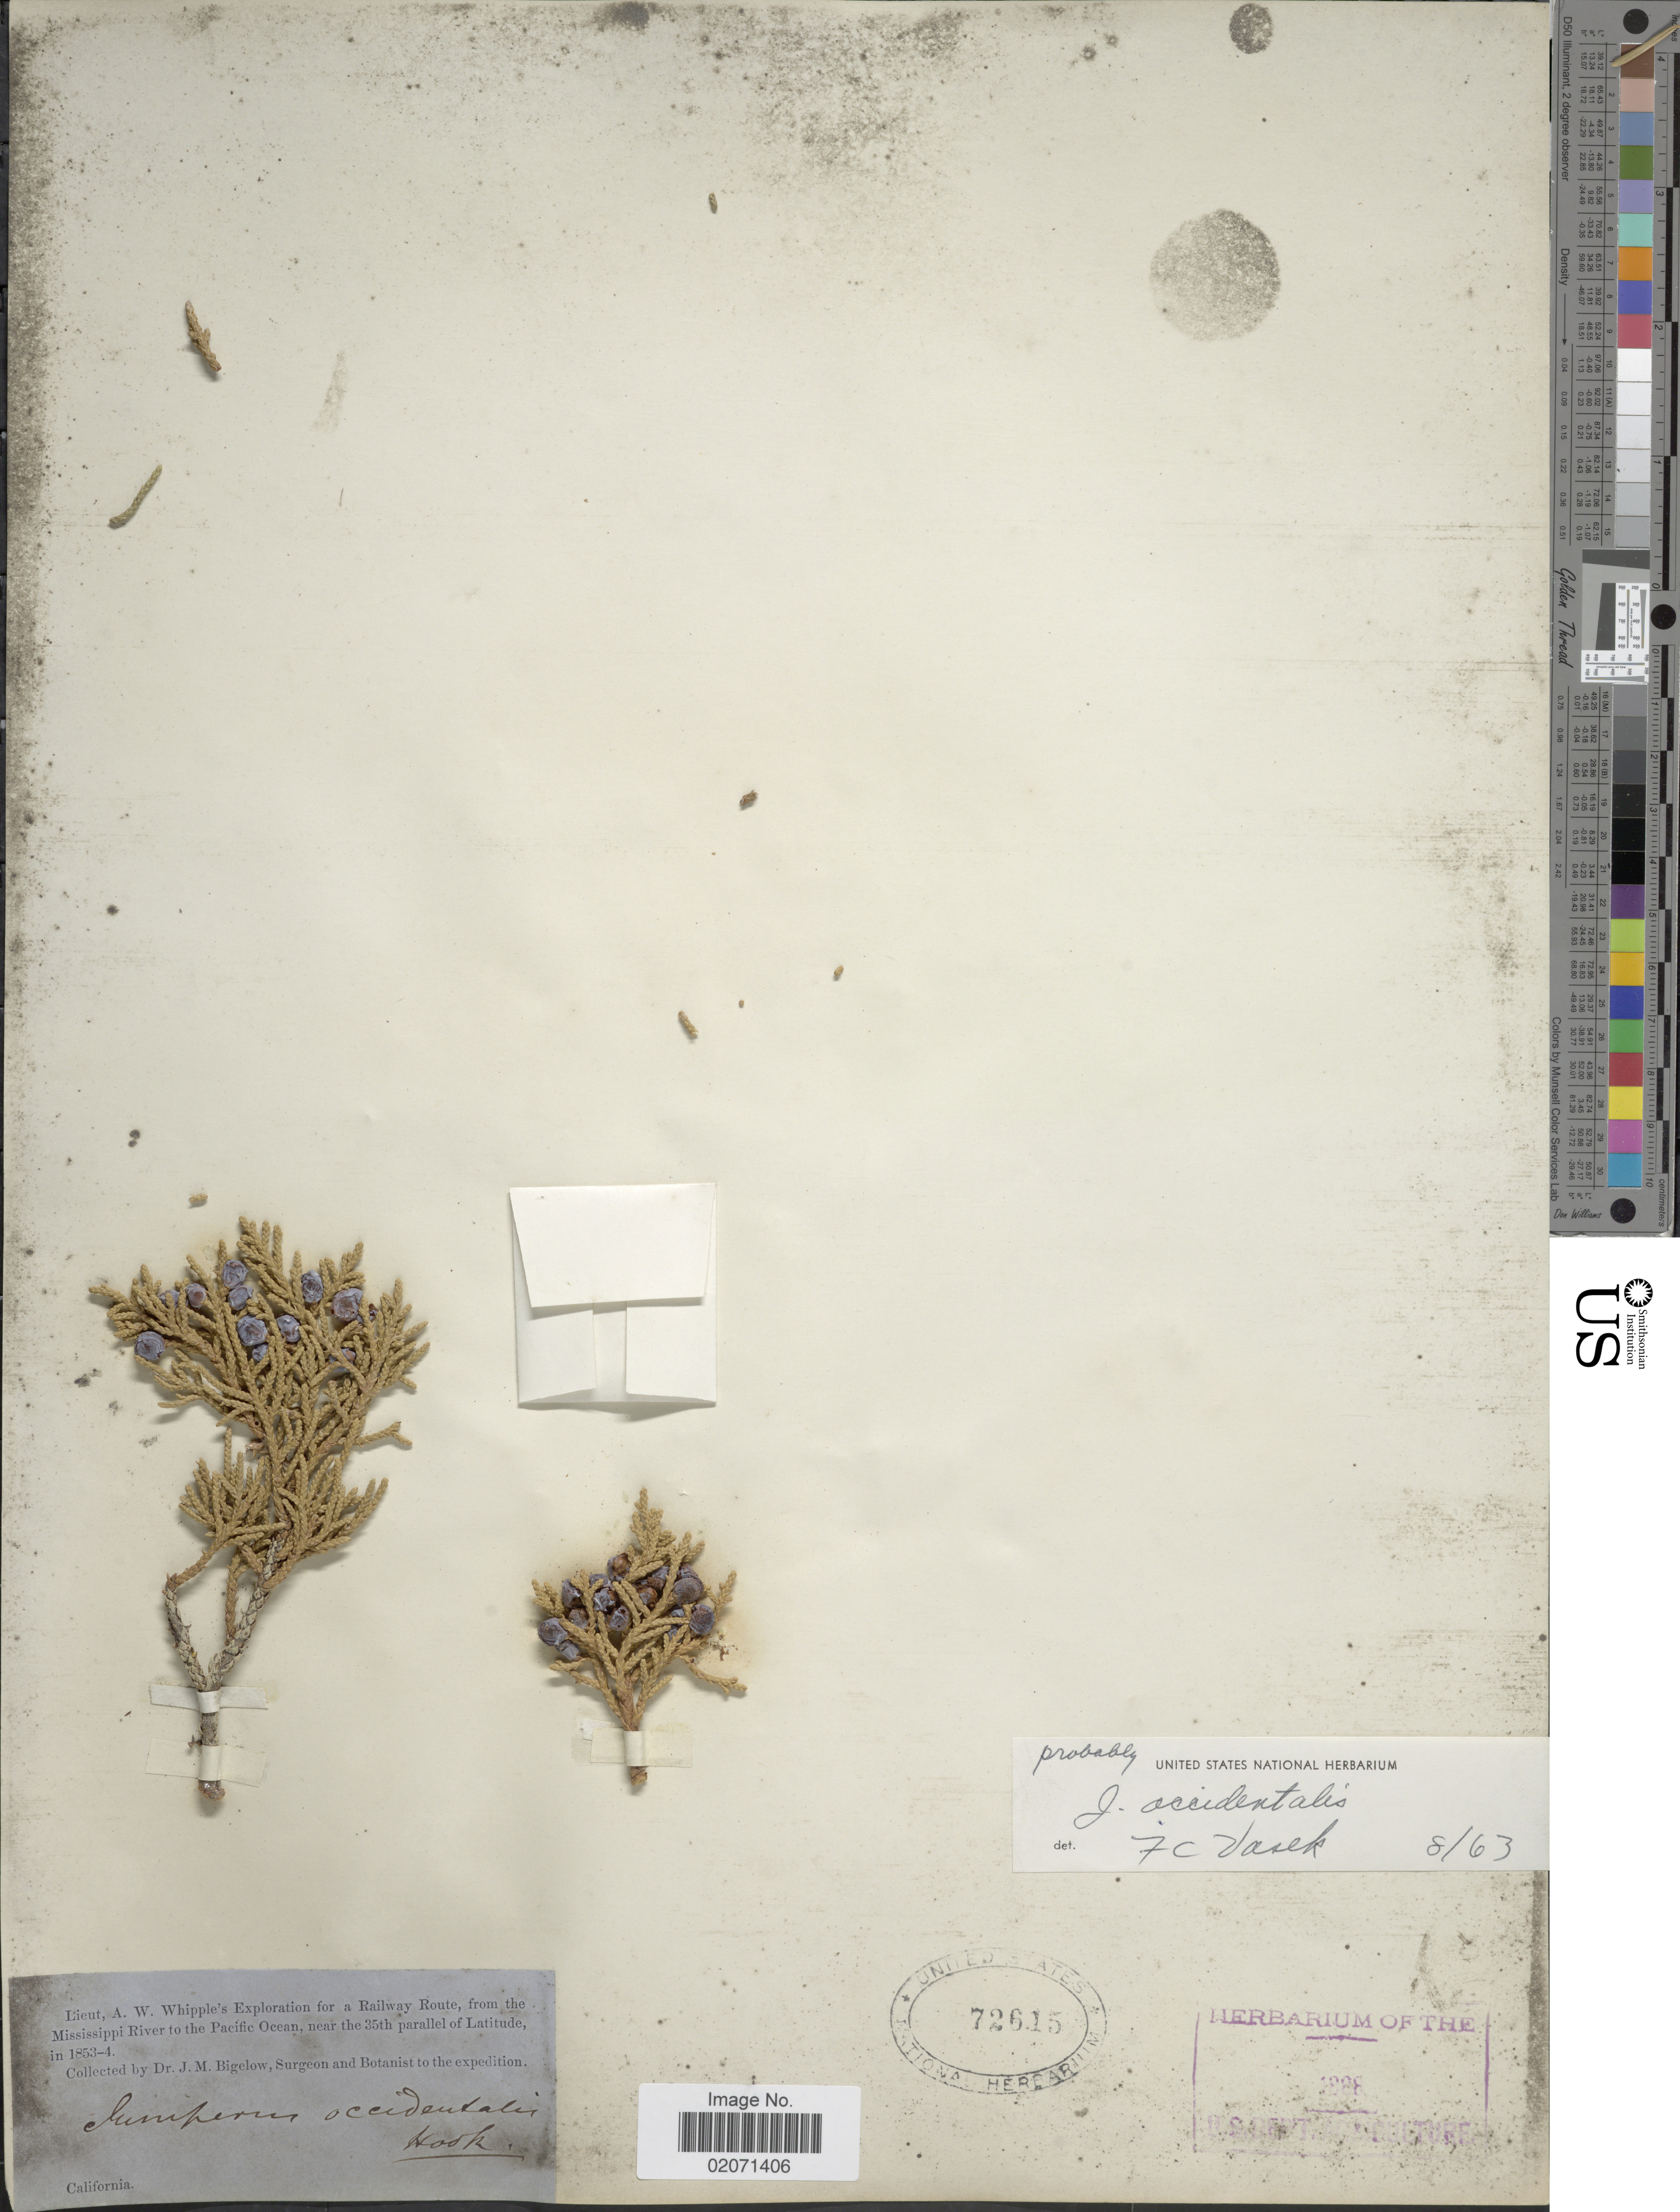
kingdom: Plantae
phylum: Tracheophyta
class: Pinopsida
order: Pinales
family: Cupressaceae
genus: Juniperus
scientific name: Juniperus occidentalis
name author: Hook.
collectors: J. M. Bigelow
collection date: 1853/1854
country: United States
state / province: California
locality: The Mississippi River to the Pacific Ocean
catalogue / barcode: US 72615